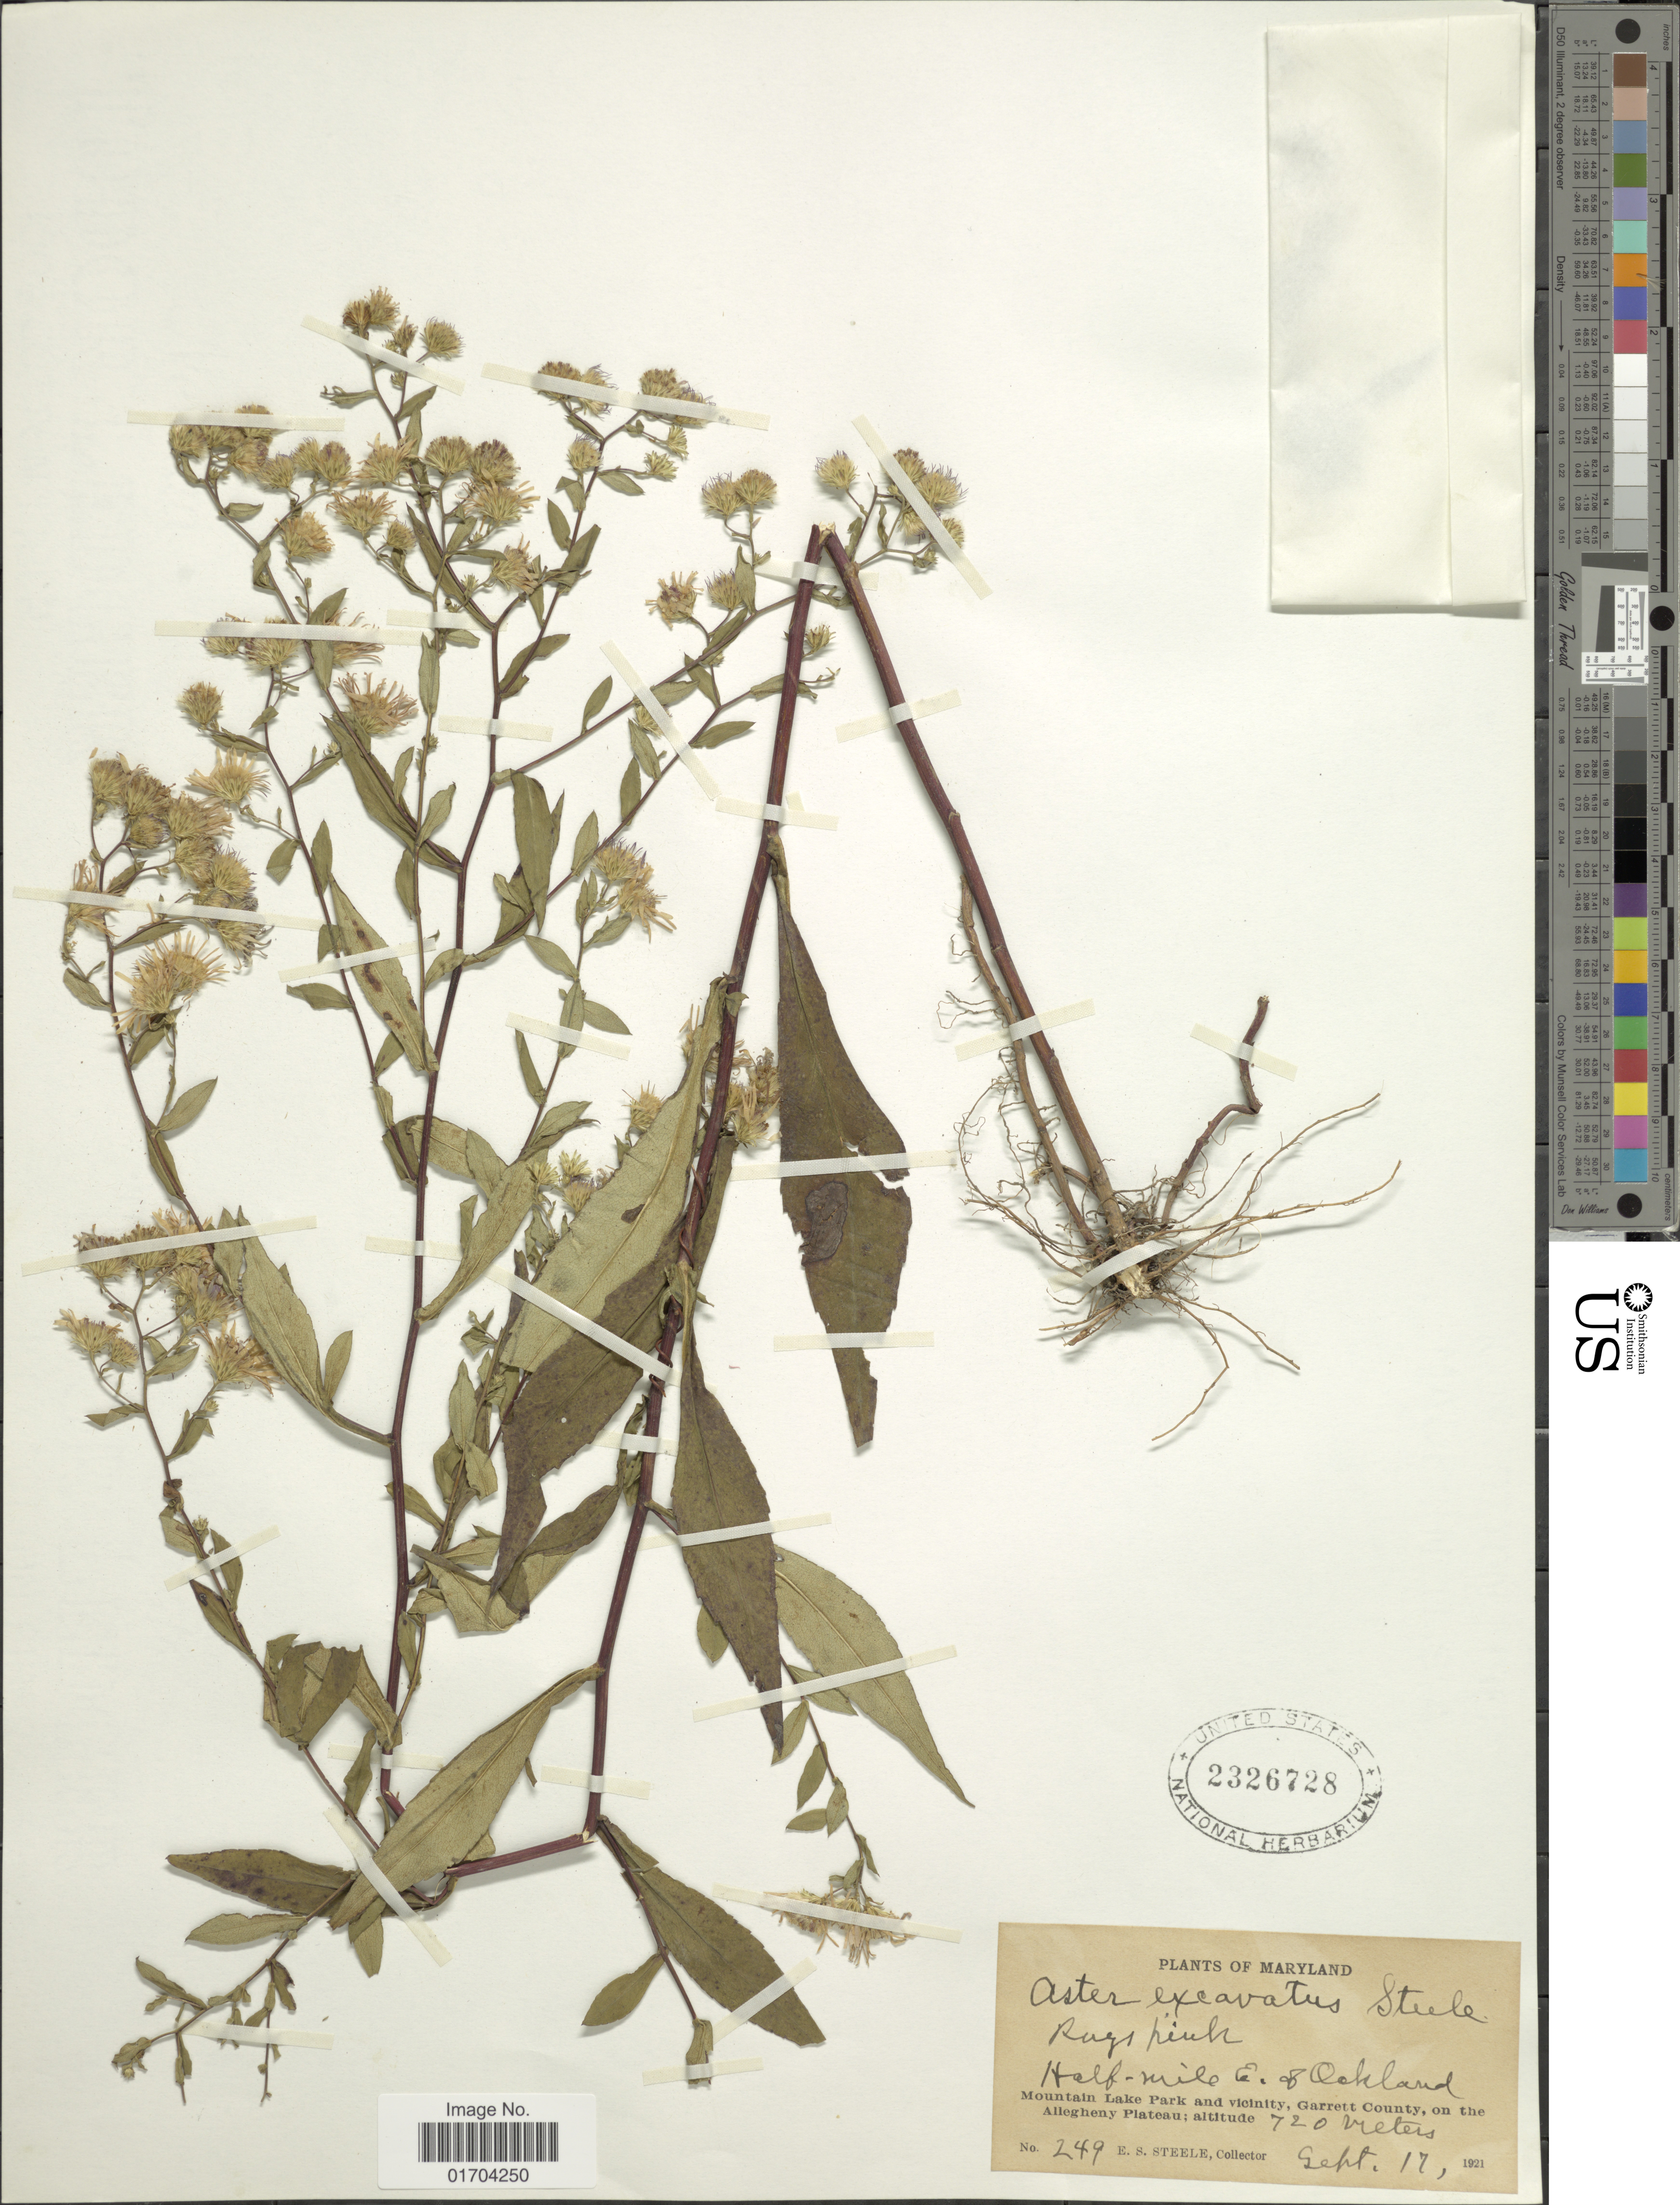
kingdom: Plantae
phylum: Tracheophyta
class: Magnoliopsida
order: Asterales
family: Asteraceae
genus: Symphyotrichum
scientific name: Symphyotrichum sp.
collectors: E. Steele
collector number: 249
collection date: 1921-09-17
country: United States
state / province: Maryland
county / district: Garrett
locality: Half-mile E. of Oakland, Mountain Lake Park and vicinity, Garrett County, on the Allegheny Plateau.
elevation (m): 720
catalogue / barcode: US 2326728